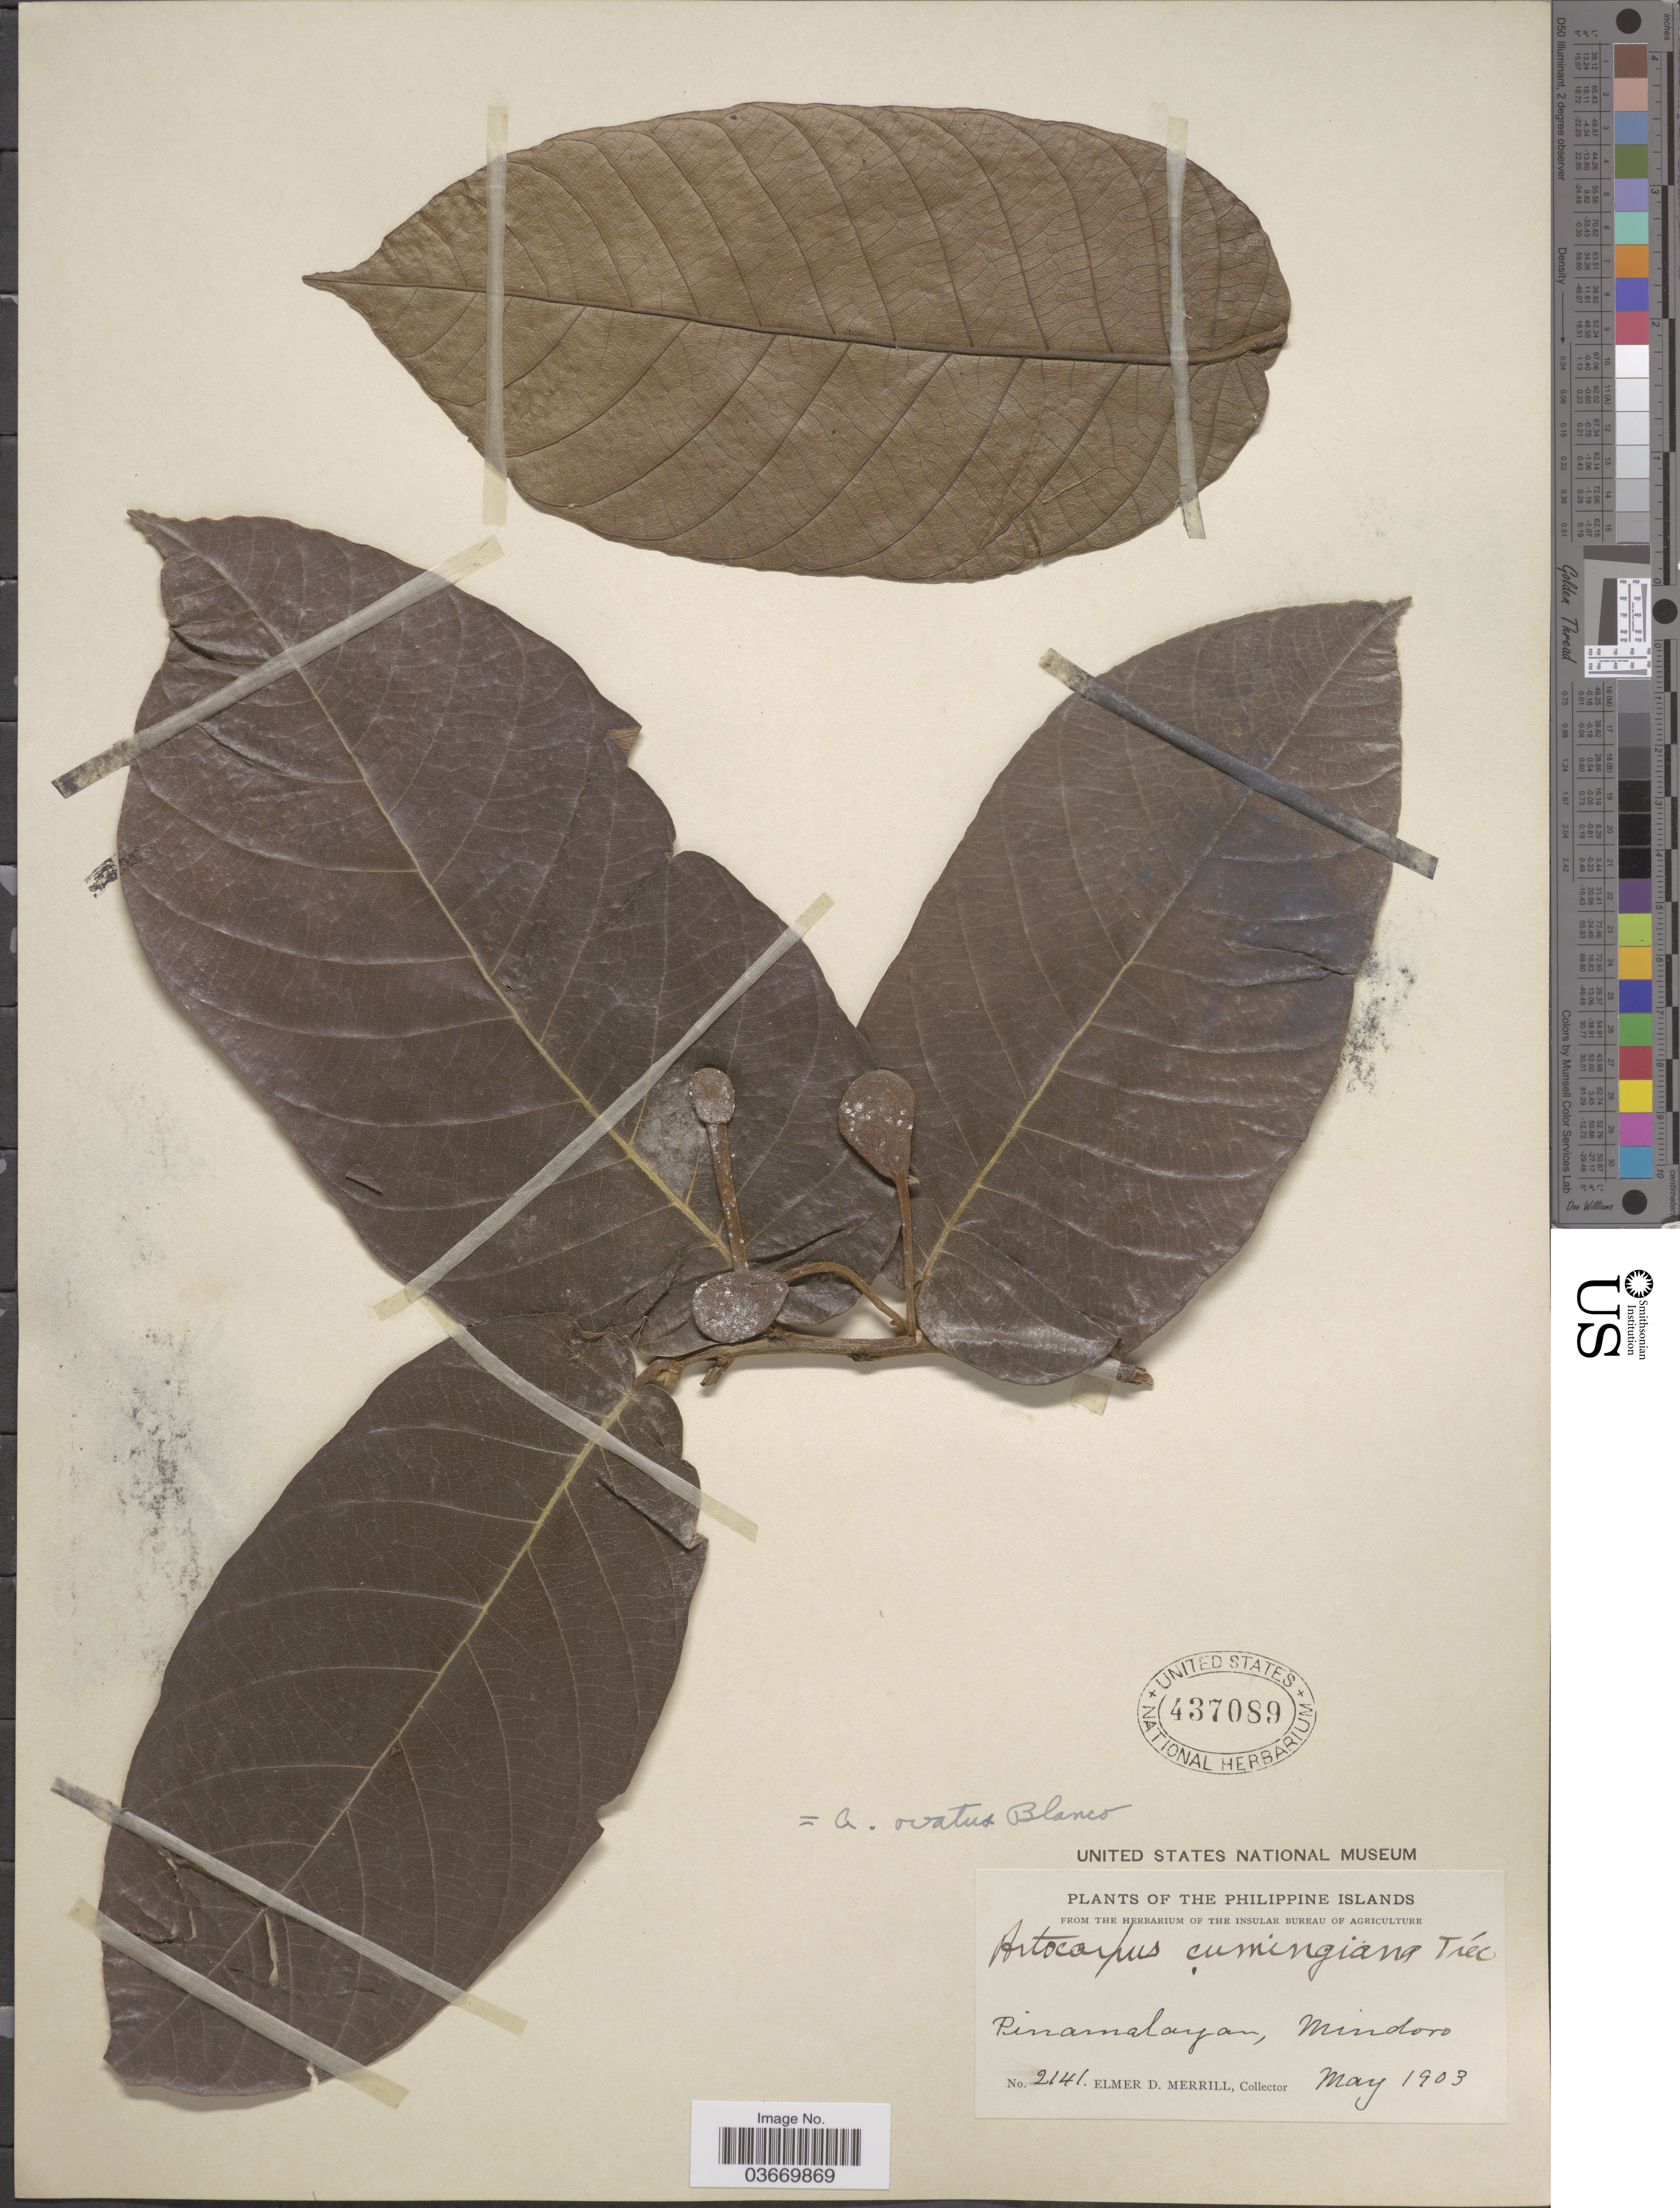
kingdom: Plantae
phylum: Tracheophyta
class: Magnoliopsida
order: Rosales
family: Moraceae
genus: Artocarpus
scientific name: Artocarpus ovatus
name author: Blanco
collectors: E. D. Merrill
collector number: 2141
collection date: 1903-05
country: Philippines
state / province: Mimaropa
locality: The Philippine Islands. Pinamalayan, Mindoro.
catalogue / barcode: US 437089